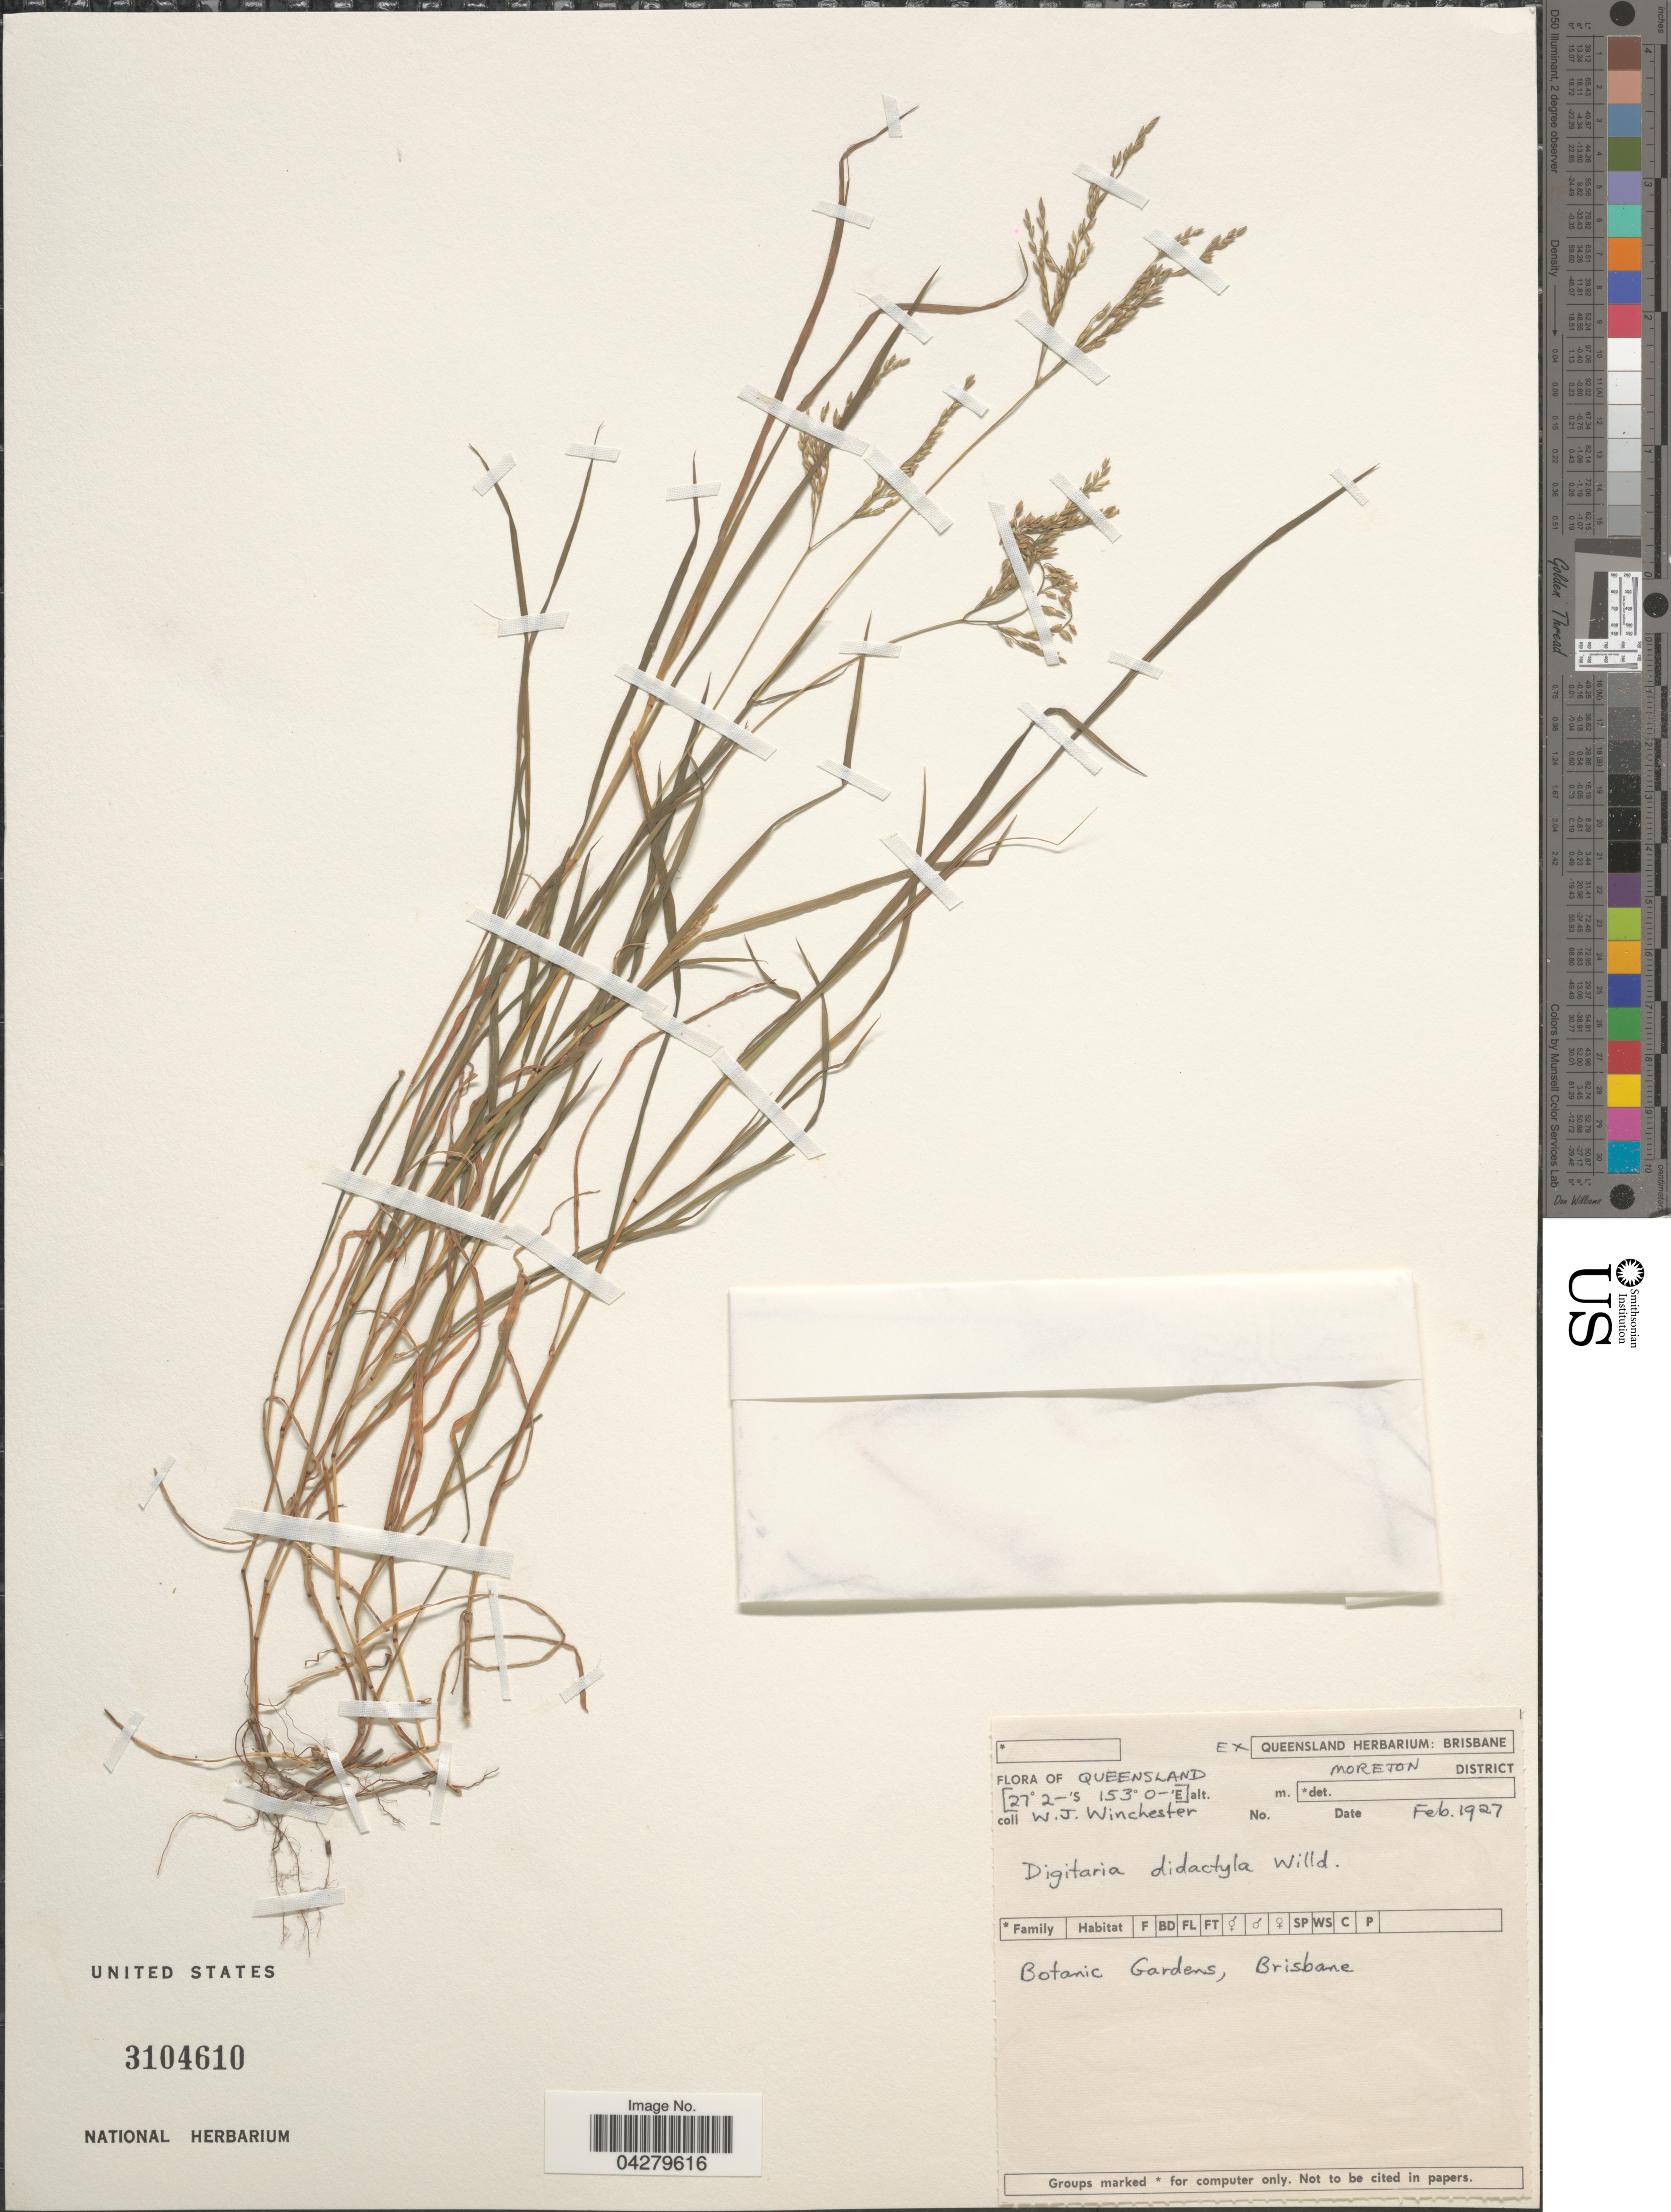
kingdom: Plantae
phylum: Tracheophyta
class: Liliopsida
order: Poales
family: Poaceae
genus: Digitaria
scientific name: Digitaria didactyla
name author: Willd.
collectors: W. Winchester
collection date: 1927-02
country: Australia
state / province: Queensland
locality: Moreton District. Botanic Gardens, Brisbane.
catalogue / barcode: US 3104610